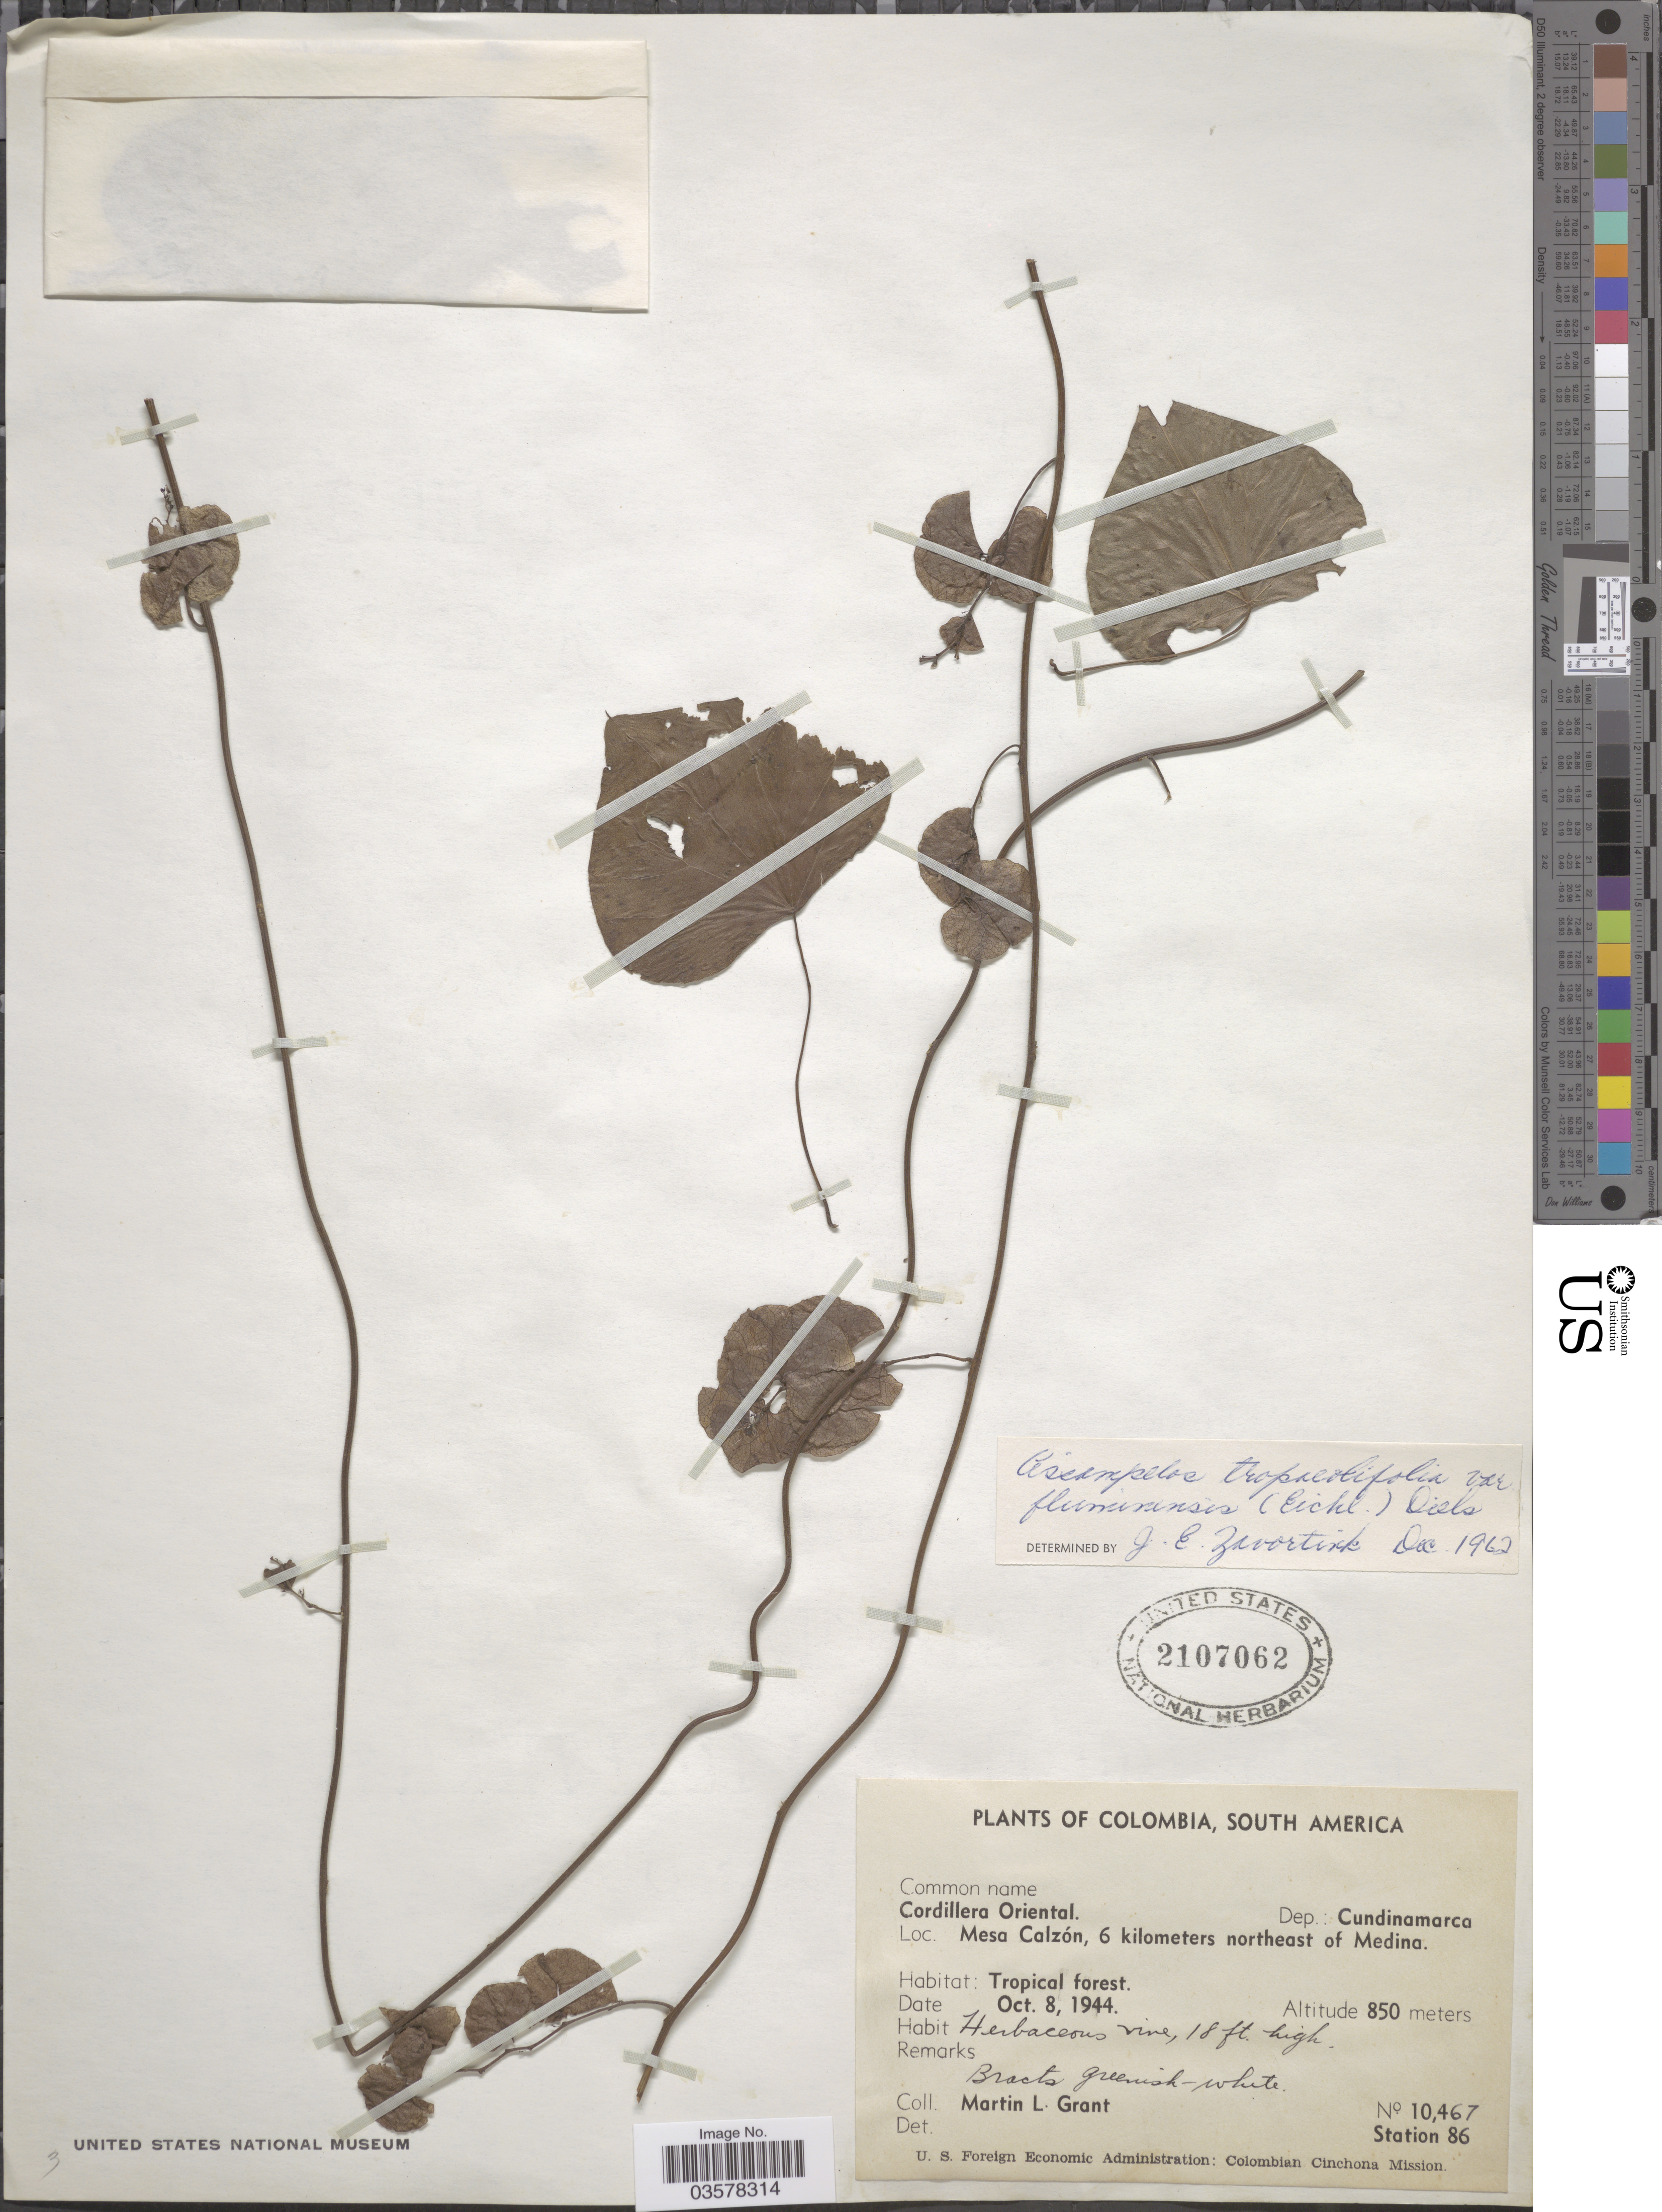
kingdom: Plantae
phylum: Tracheophyta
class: Magnoliopsida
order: Ranunculales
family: Menispermaceae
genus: Cissampelos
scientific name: Cissampelos tropaeolifolia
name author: DC.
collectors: M. L. Grant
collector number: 10467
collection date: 1944-10-08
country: Colombia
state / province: Cundinamarca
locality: Cordillera Oriental. Dep.: Cundinamarca. Mesa Calzón, 6 kilometers northeast of Medina. Tropical forest.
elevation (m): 850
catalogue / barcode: US 2107062